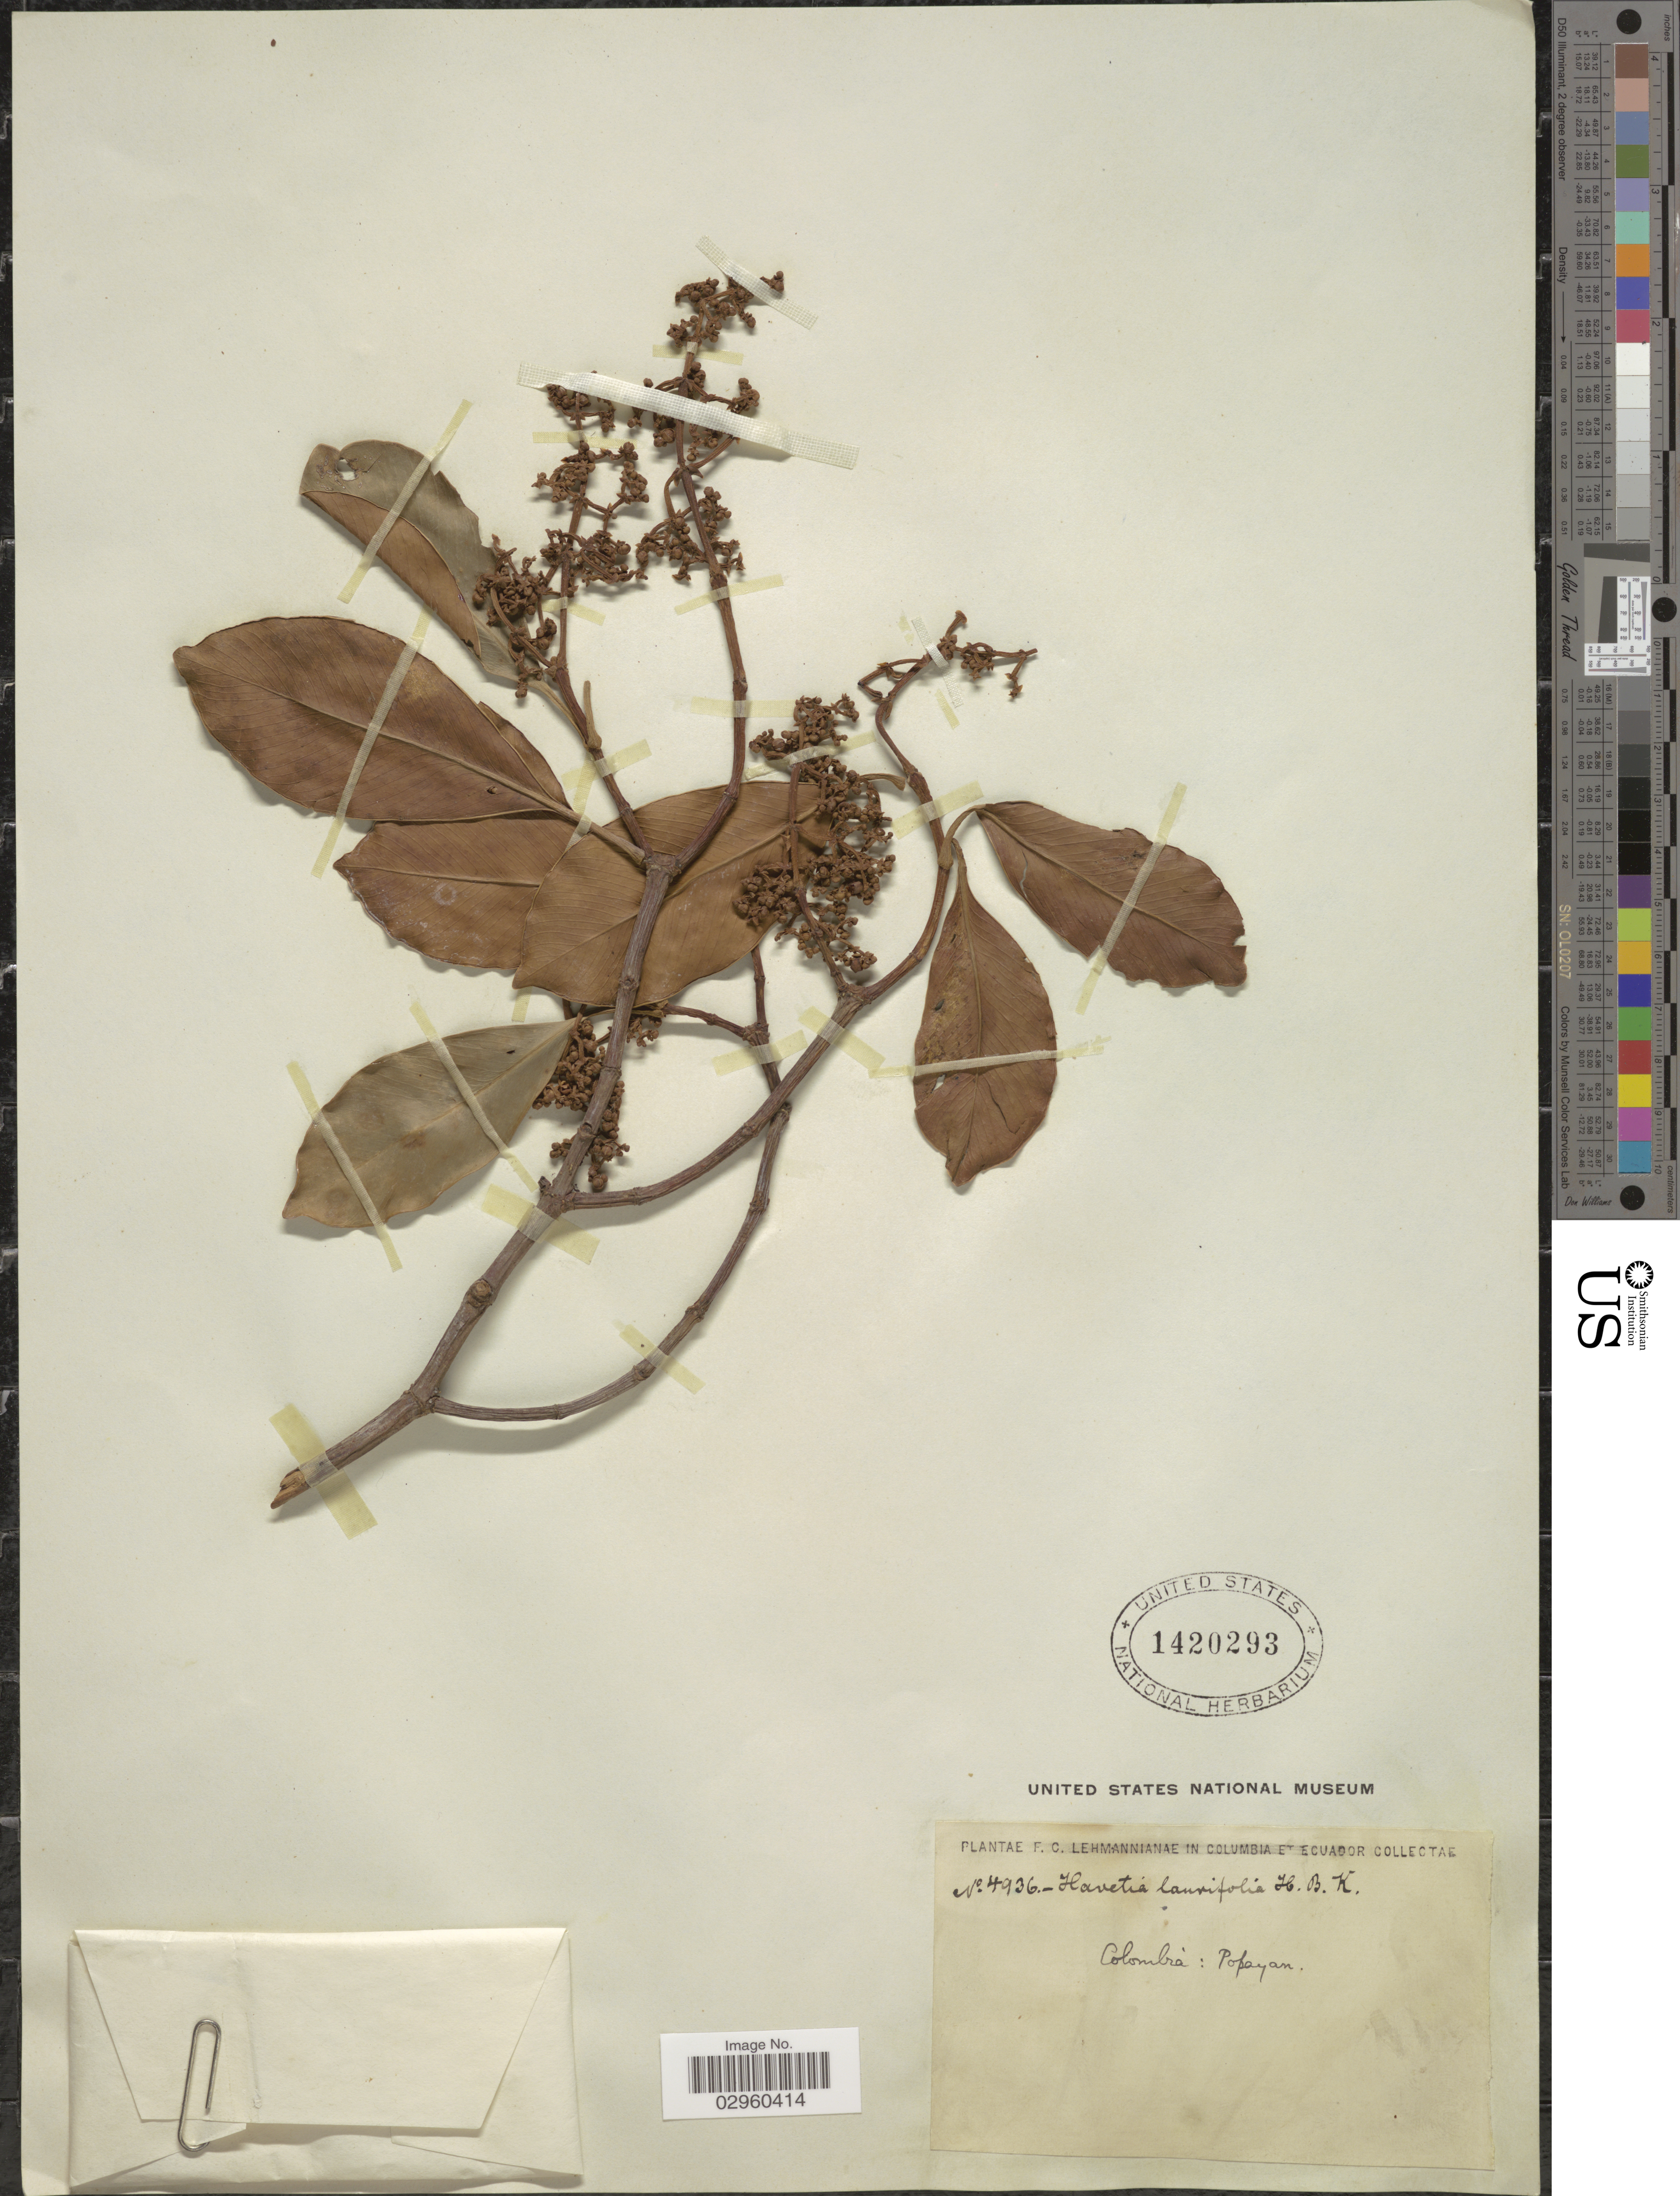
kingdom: Plantae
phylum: Tracheophyta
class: Magnoliopsida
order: Malpighiales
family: Clusiaceae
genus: Clusia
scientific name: Clusia colombiana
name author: Pipoly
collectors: F. C. Lehmann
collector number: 4936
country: Colombia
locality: Popayan.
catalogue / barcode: US 1420293